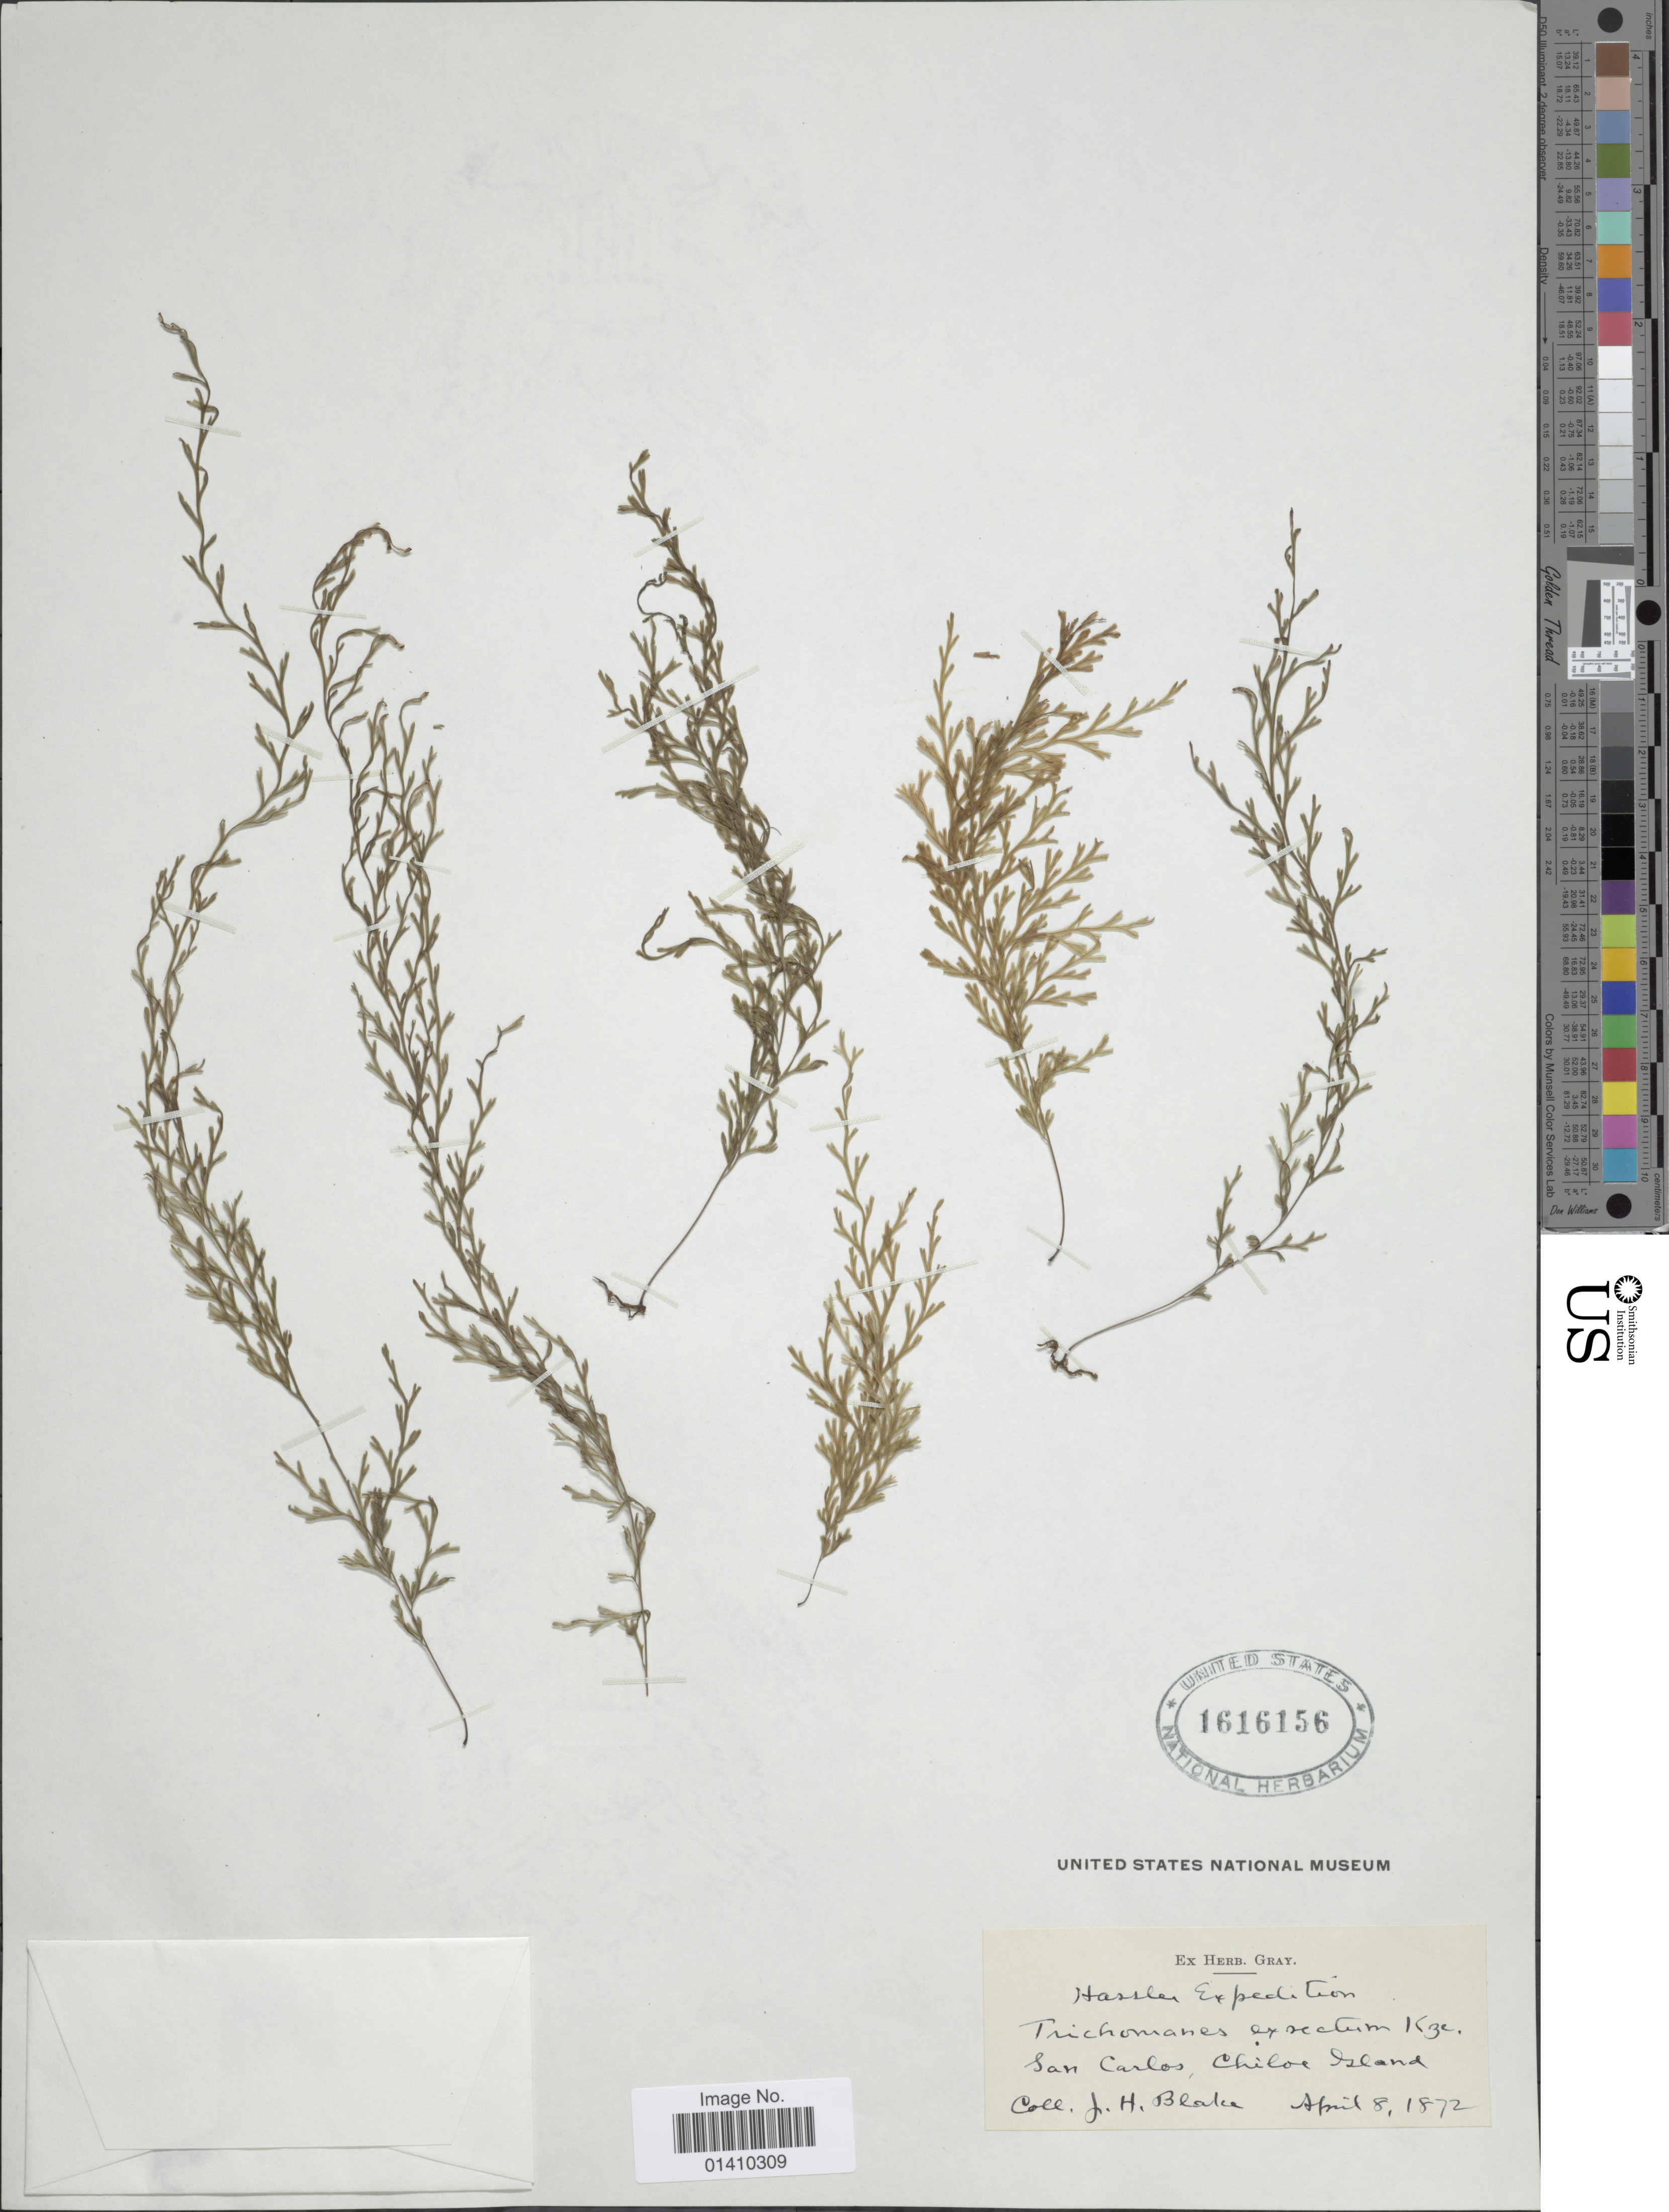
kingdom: Plantae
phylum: Tracheophyta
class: Polypodiopsida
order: Hymenophyllales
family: Hymenophyllaceae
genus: Polyphlebium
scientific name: Polyphlebium exsectum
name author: (Kunze) Ebihara & Dubuisson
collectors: J. Blake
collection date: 1872-04-08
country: Chile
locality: San Carlos, Chiloe Island.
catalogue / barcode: US 1616156